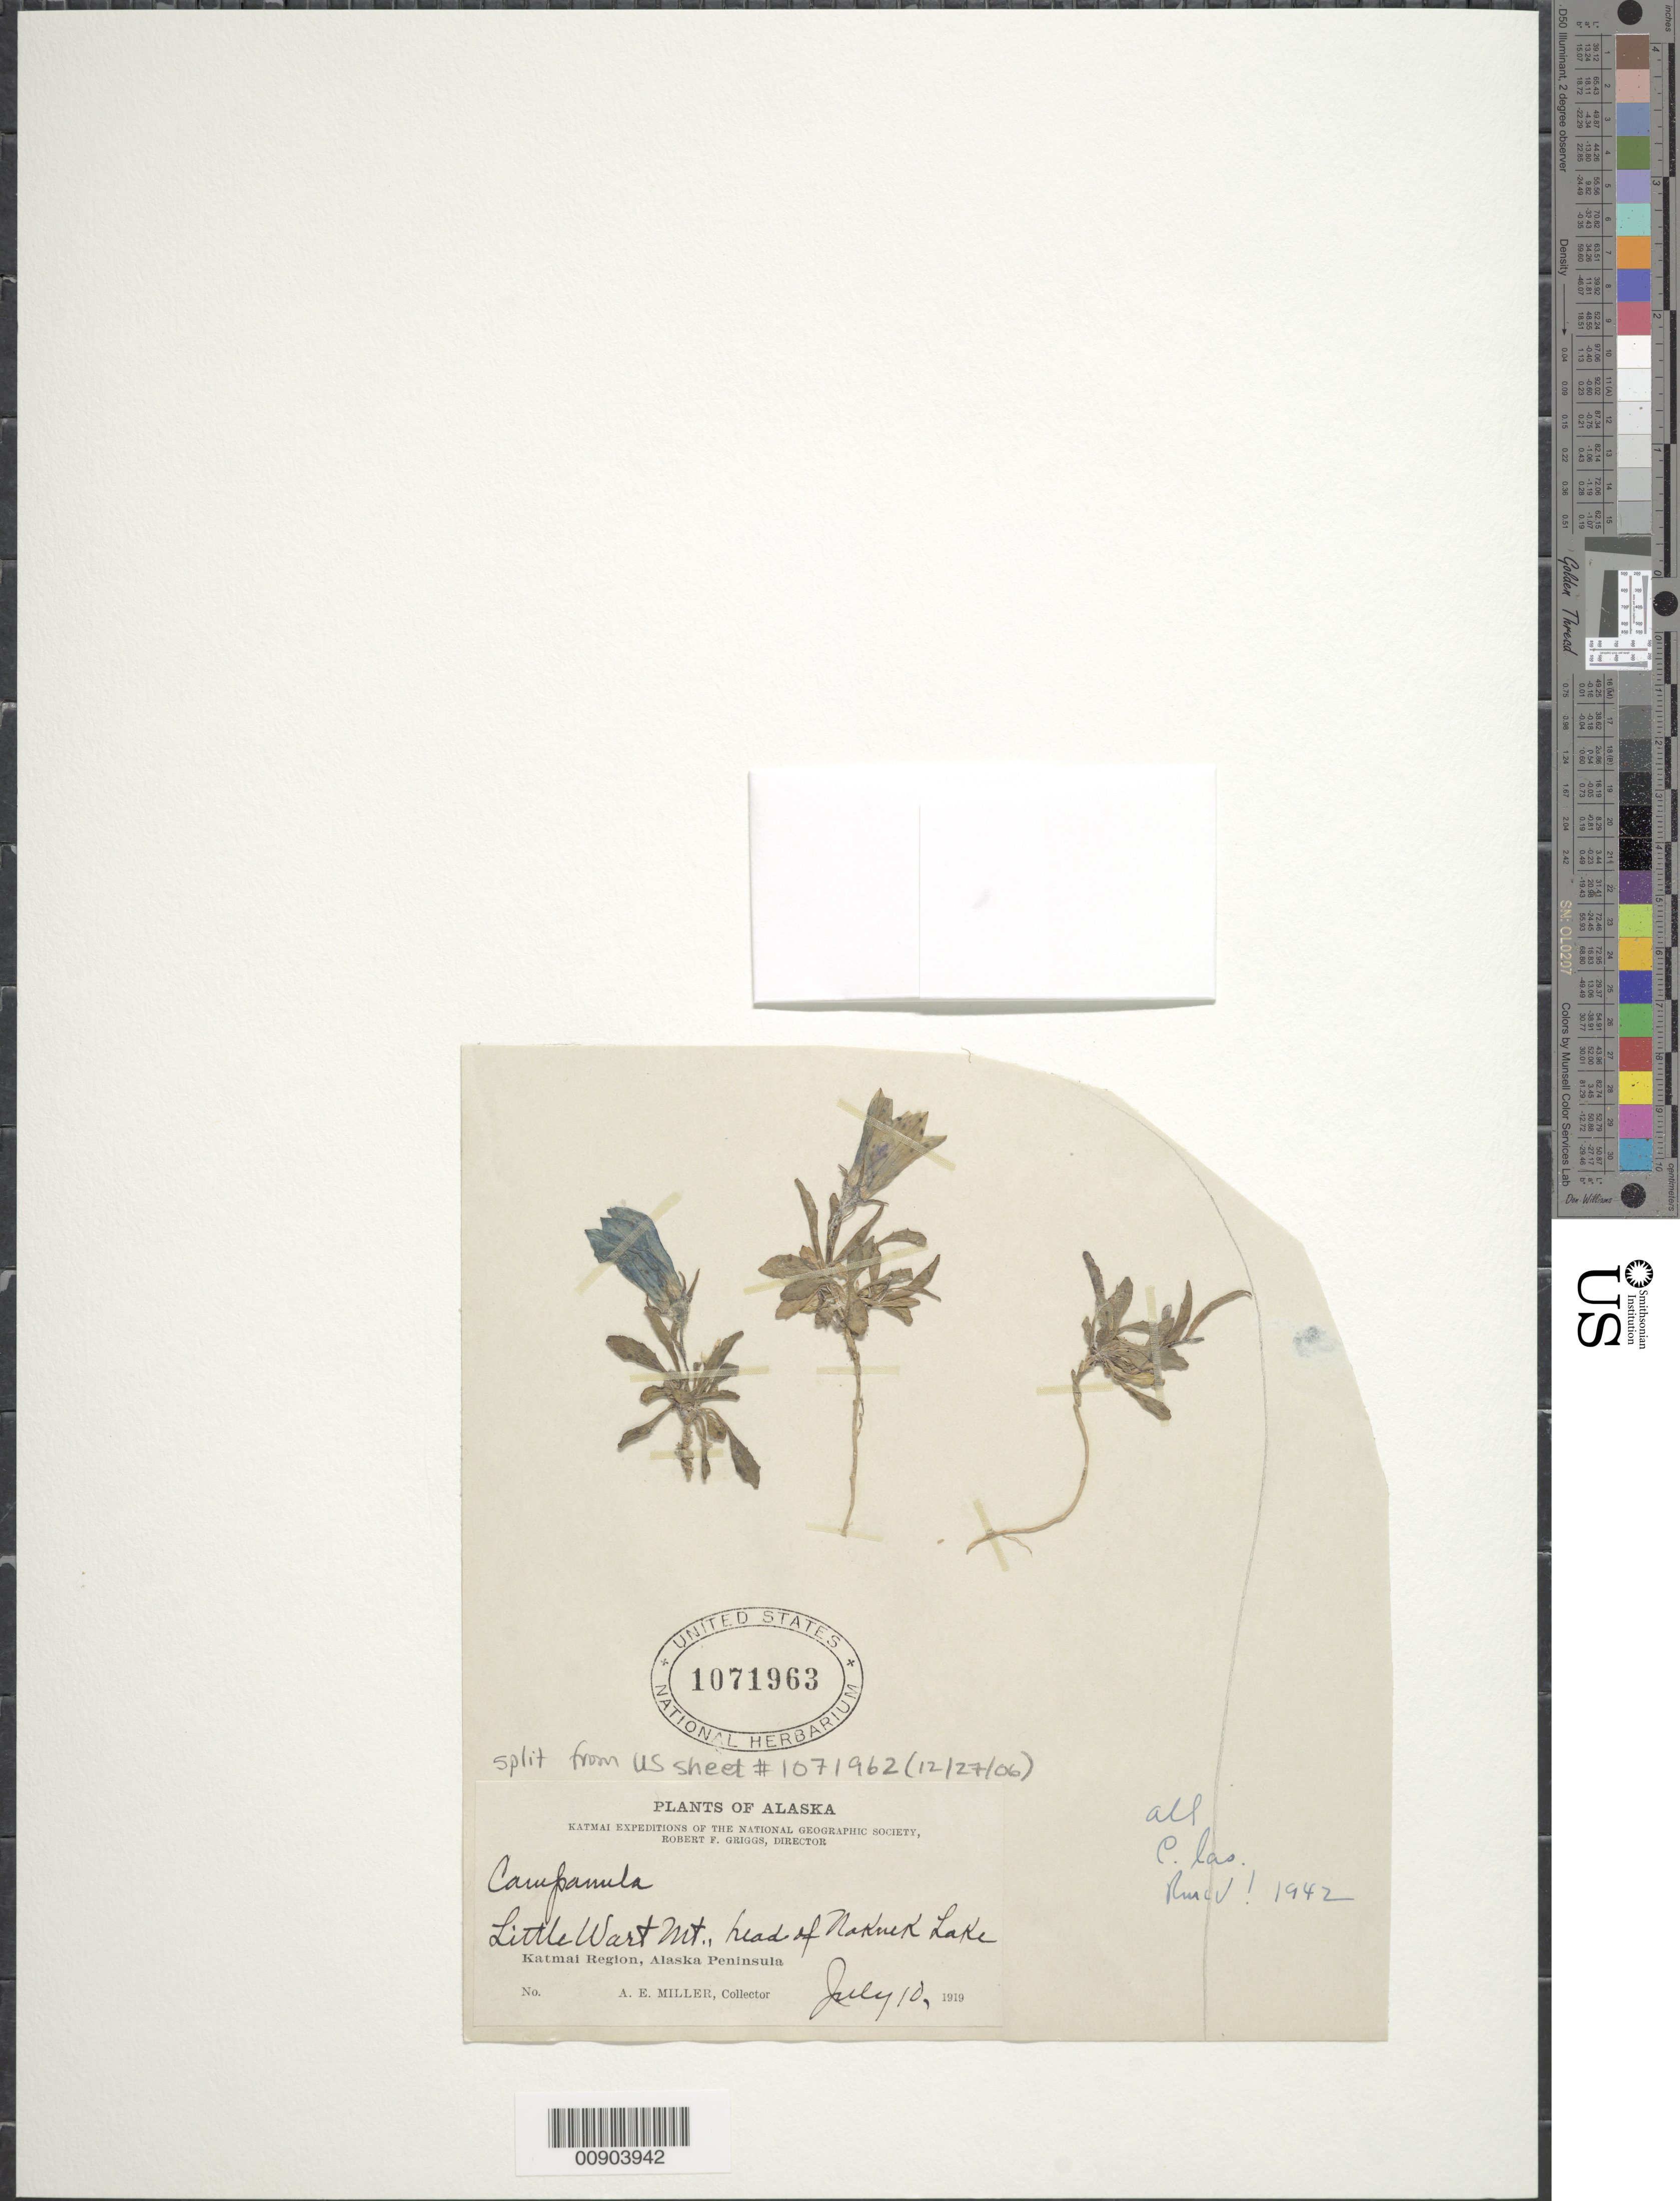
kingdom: Plantae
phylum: Tracheophyta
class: Magnoliopsida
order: Asterales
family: Campanulaceae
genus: Campanula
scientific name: Campanula lasiocarpa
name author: Cham.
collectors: A. E. Miller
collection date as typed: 10 Jul 1919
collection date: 1919-07-10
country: United States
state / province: Alaska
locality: Little Wart Mountain, head of Nakuck Lake, Katmai Region, Alaska Peninsula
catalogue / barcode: US 1071963